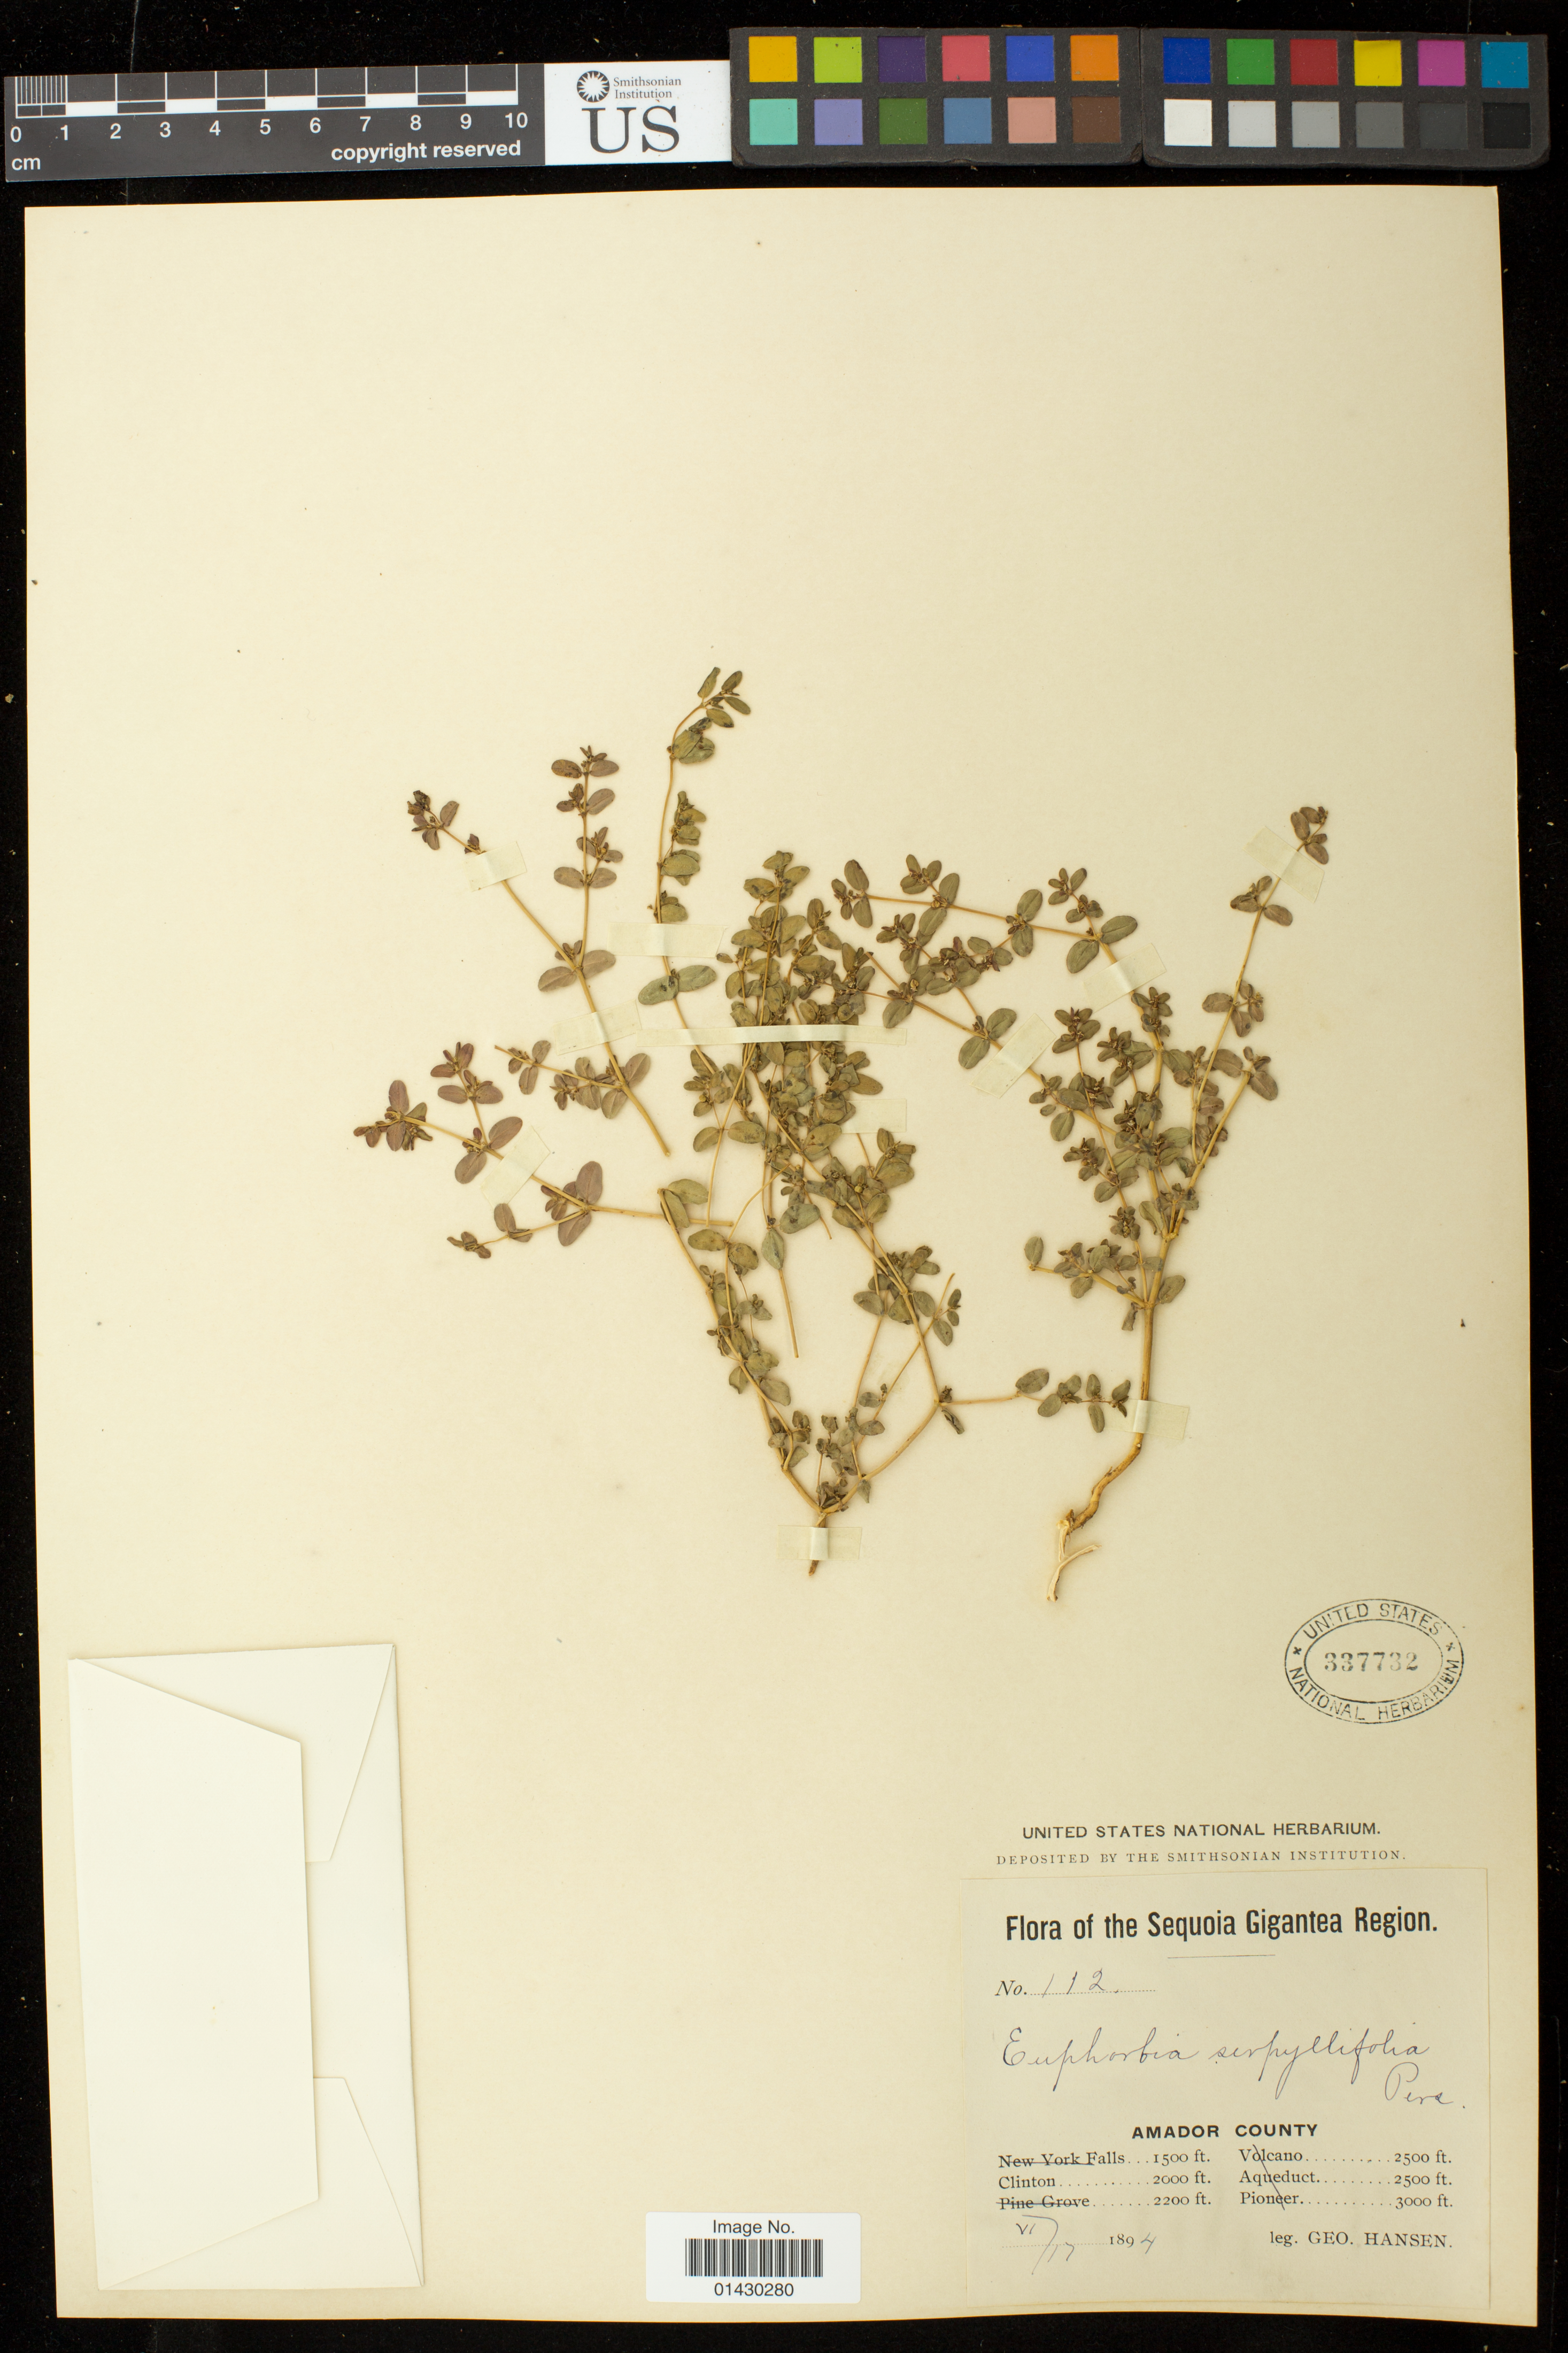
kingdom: Plantae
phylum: Tracheophyta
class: Magnoliopsida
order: Malpighiales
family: Euphorbiaceae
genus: Euphorbia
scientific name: Euphorbia serpillifolia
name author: Pers.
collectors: G. Hansen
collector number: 112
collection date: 1894-06-17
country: United States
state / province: California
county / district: Amador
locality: Sequoia Gigantea Region; Clinton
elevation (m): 610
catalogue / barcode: US 337732